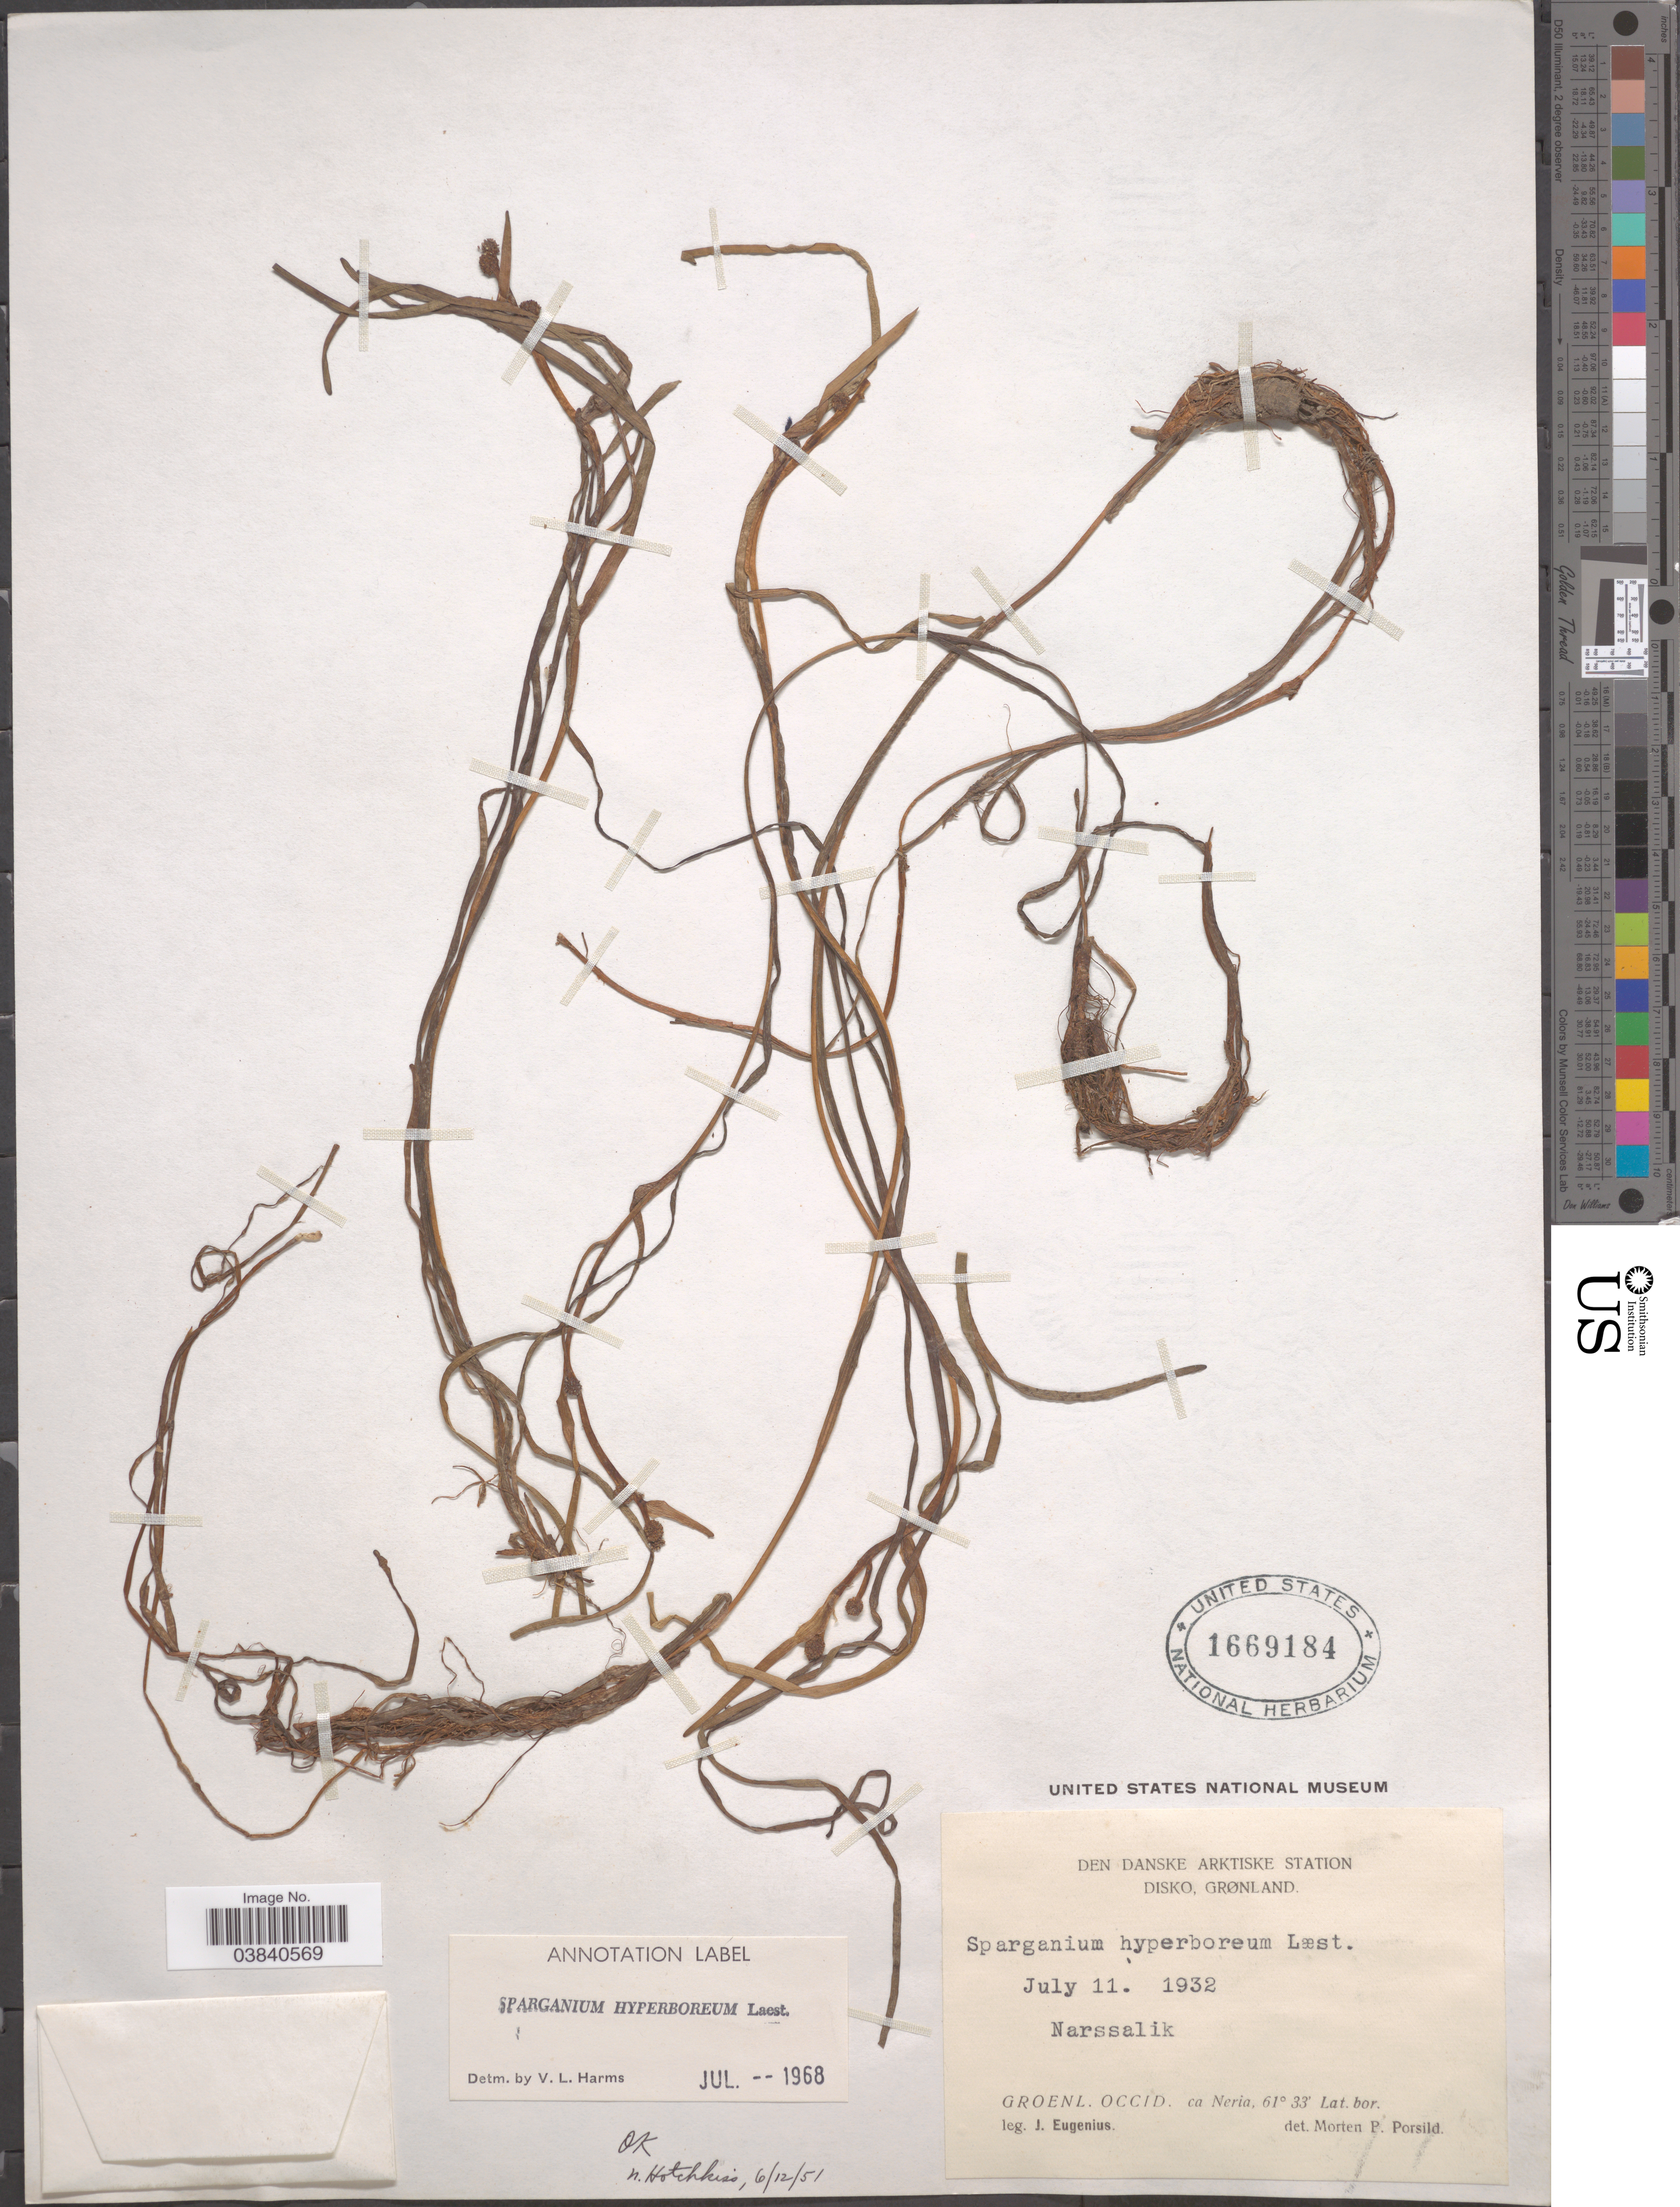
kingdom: Plantae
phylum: Tracheophyta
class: Liliopsida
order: Poales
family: Typhaceae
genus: Sparganium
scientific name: Sparganium hyperboreum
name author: Beurl. ex Laest.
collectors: J. Eugenius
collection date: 1932-07-11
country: Greenland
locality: Den Danske Arktiske Station. Disko, Grønland. Narssalik. Groenl. Occid. ca Neria.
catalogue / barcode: US 1669184